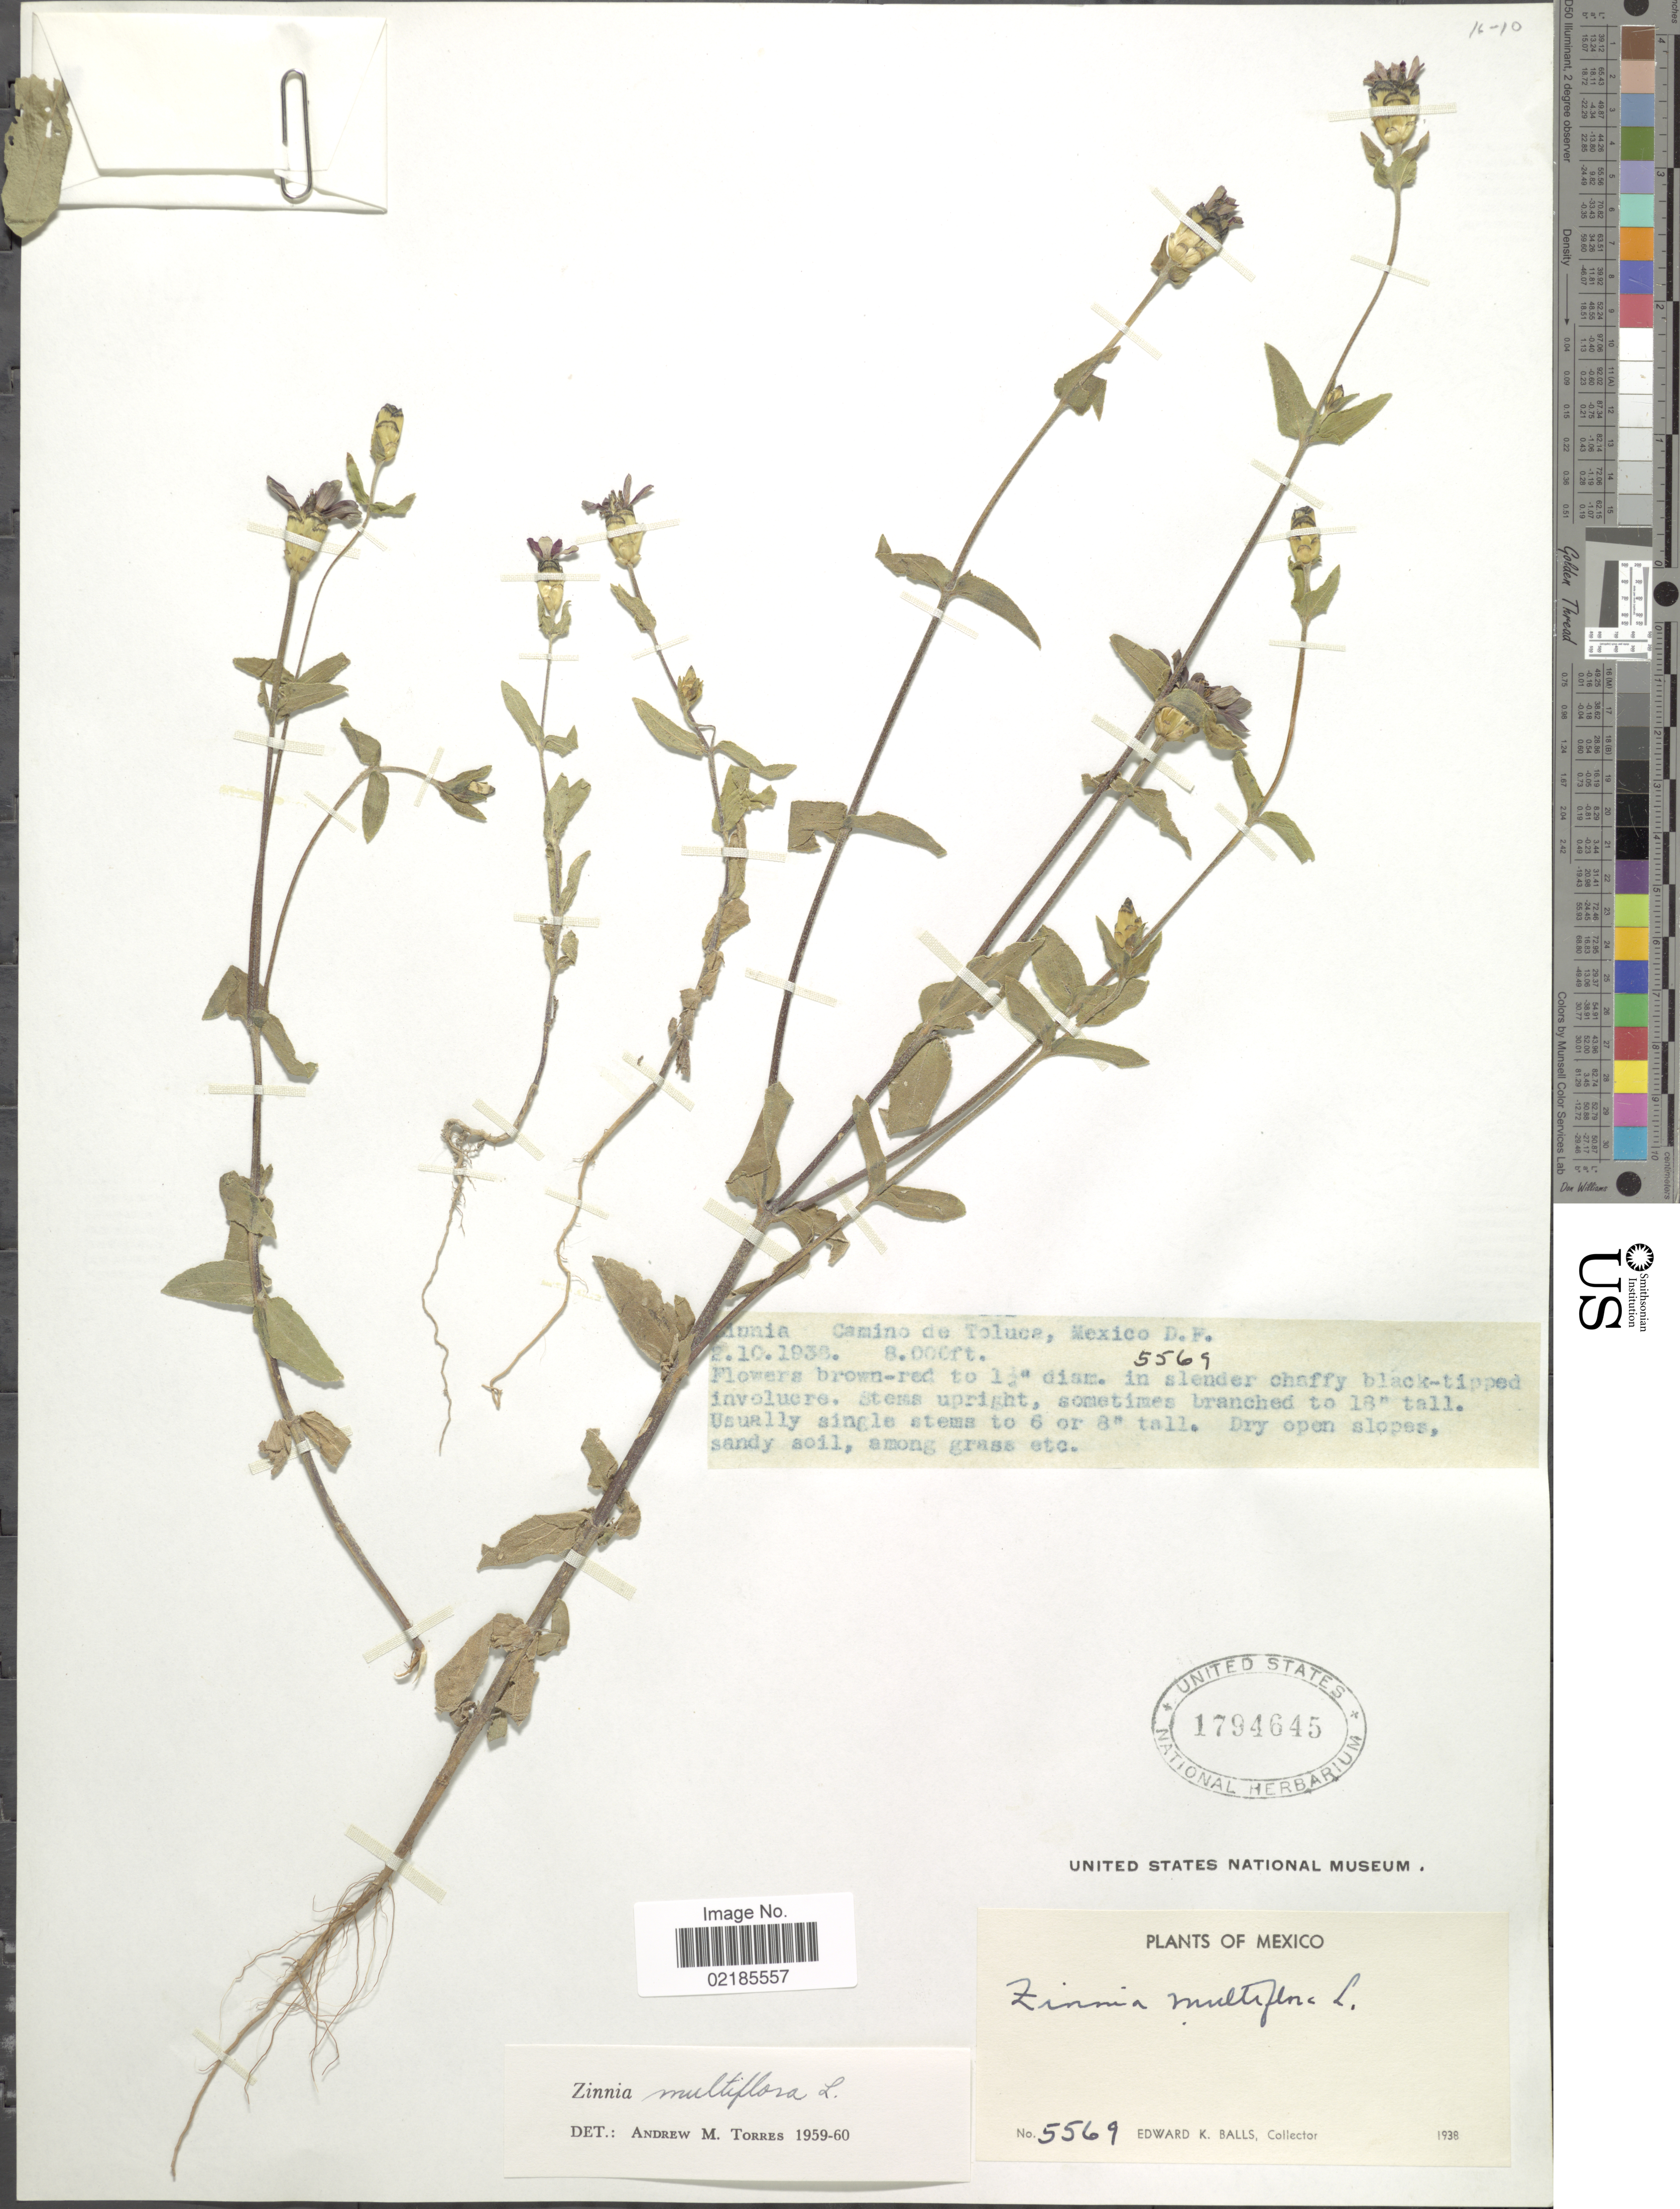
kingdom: Plantae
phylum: Tracheophyta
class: Magnoliopsida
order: Asterales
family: Asteraceae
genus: Zinnia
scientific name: Zinnia peruviana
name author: (L.) L.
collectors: E. K. Balls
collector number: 5569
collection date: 1938-10-02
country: Mexico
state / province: Distrito Federal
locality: Camino de Toluca, D. F.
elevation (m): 2438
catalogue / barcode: US 1794645